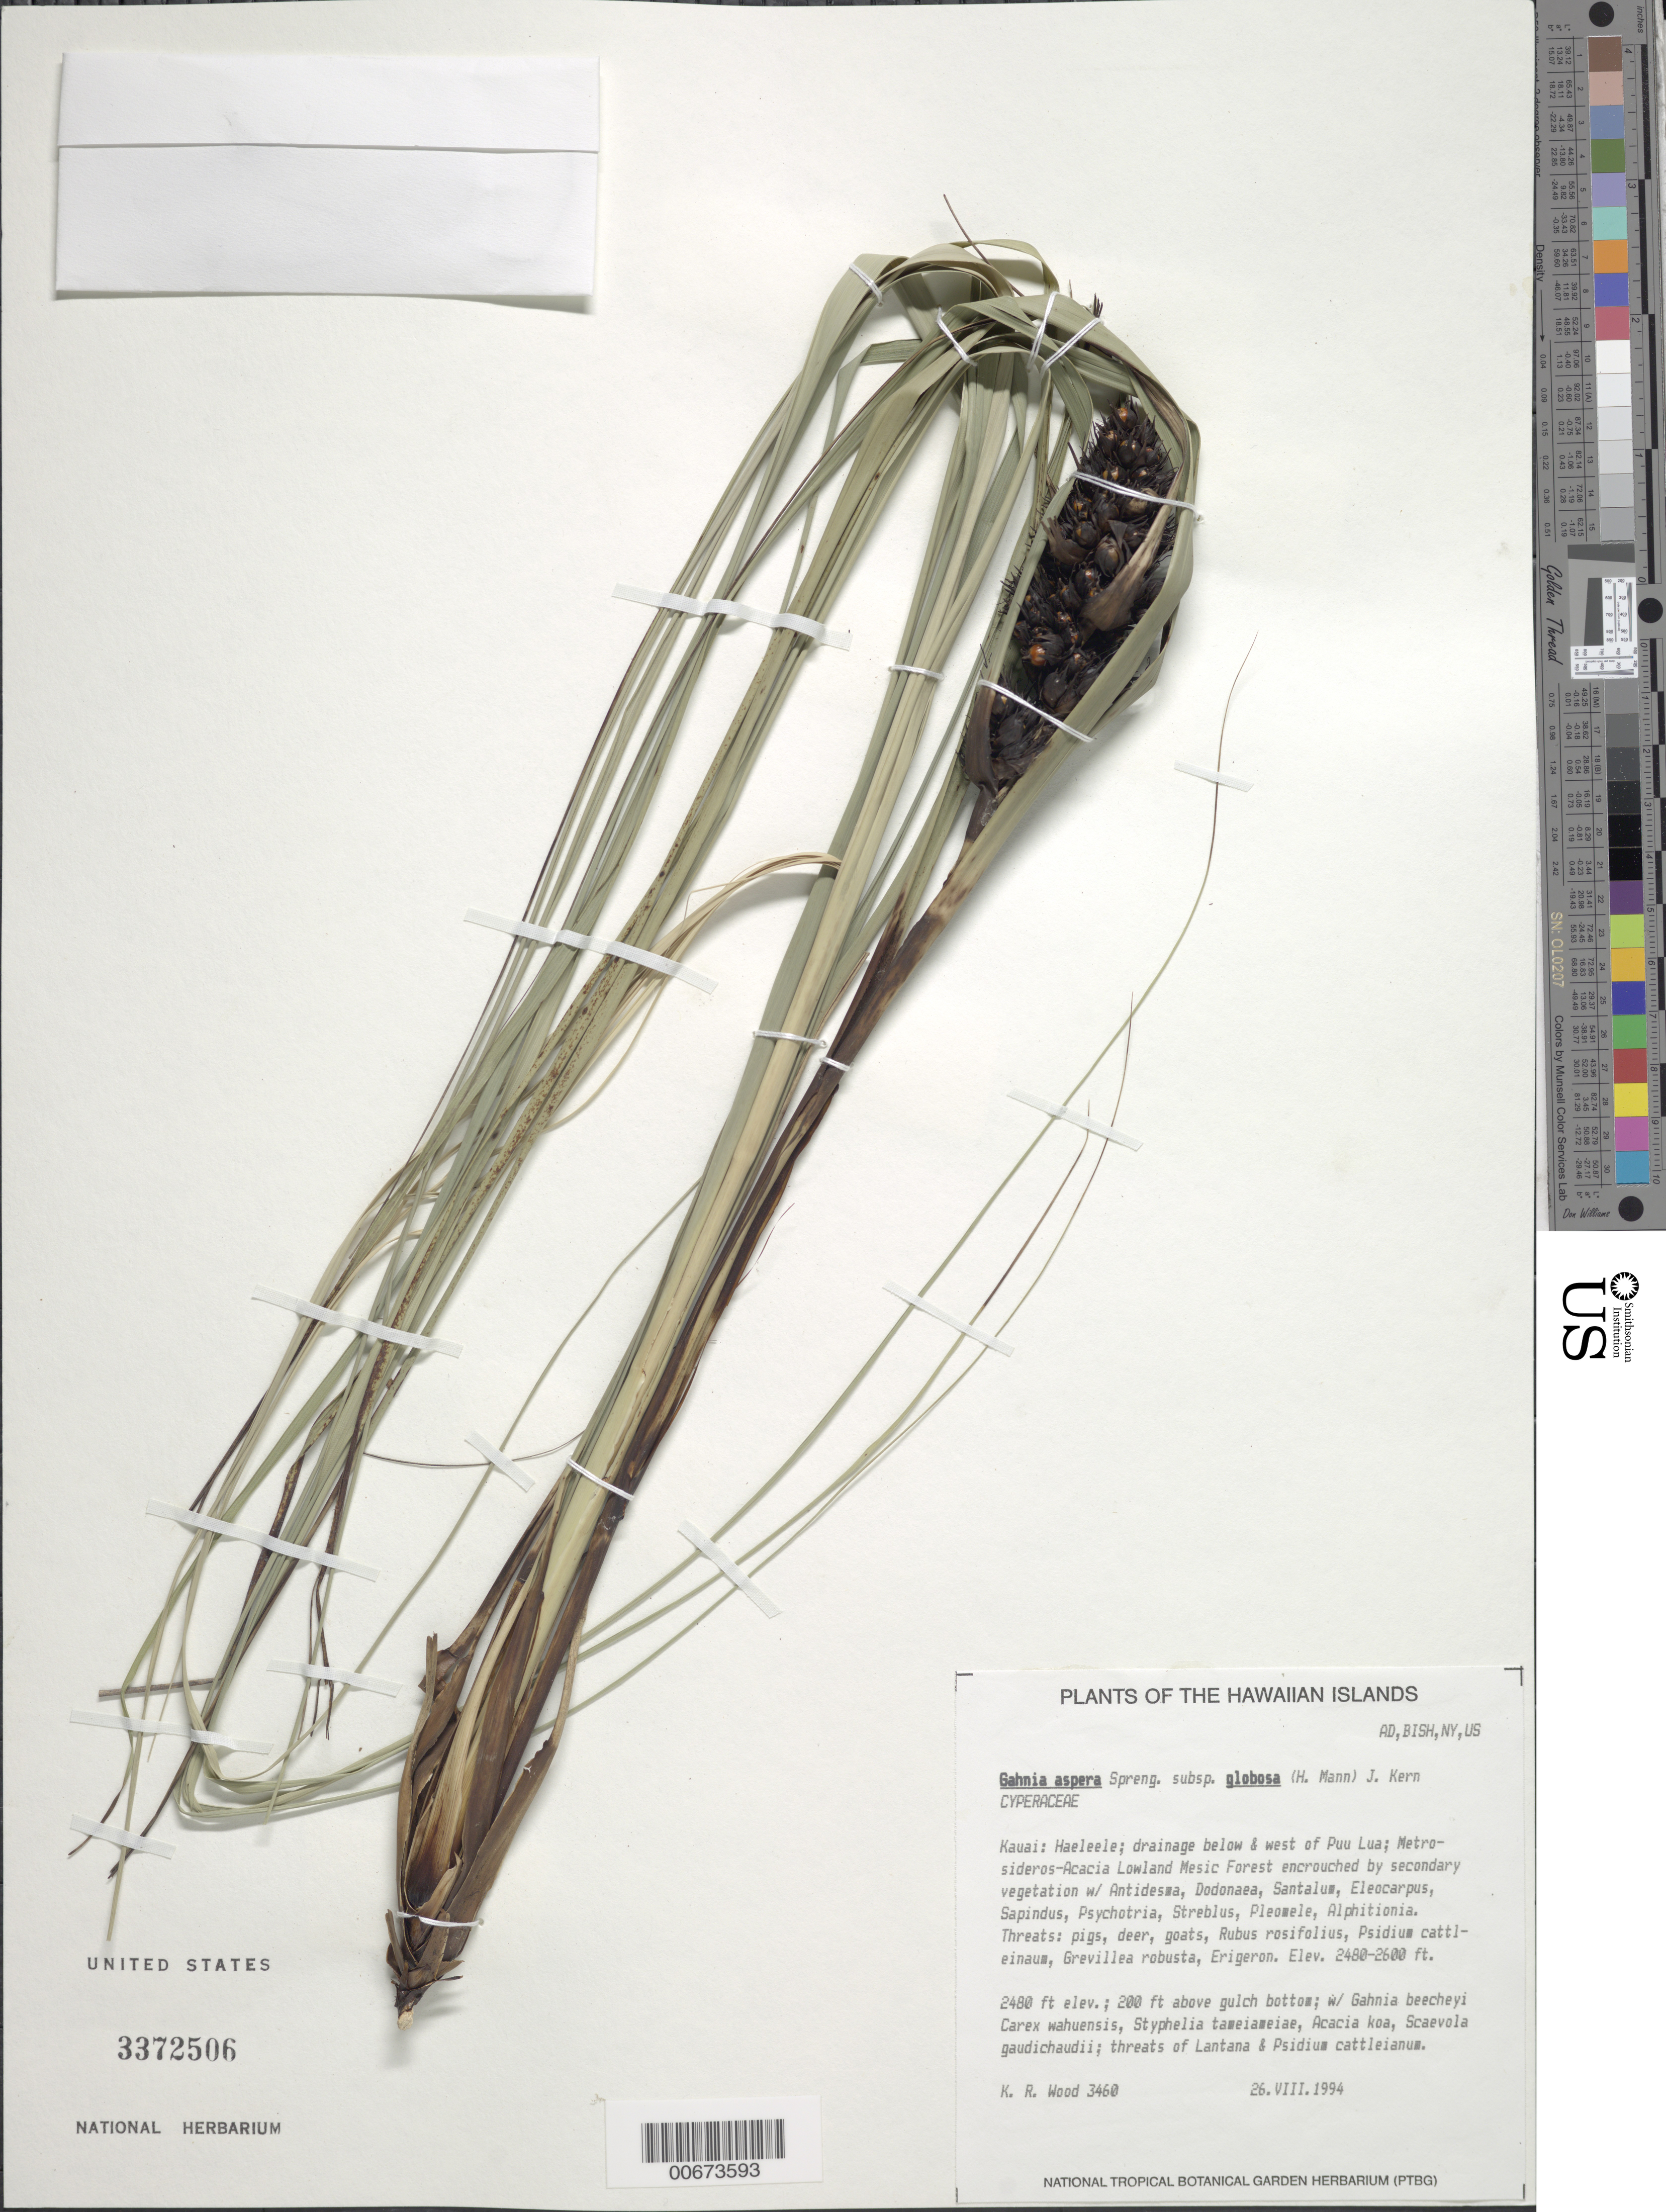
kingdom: Plantae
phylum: Tracheophyta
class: Liliopsida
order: Poales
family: Cyperaceae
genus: Gahnia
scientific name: Gahnia aspera subsp. globosa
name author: (H. Mann) J. Kern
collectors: K. R. Wood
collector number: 3460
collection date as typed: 26 Aug 1994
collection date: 1994-08-26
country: United States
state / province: Hawaii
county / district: Kauai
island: Kaua'i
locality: Ha'ele'ele, drainage below and W of Pu'u Lua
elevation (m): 756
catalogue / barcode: US 3372506